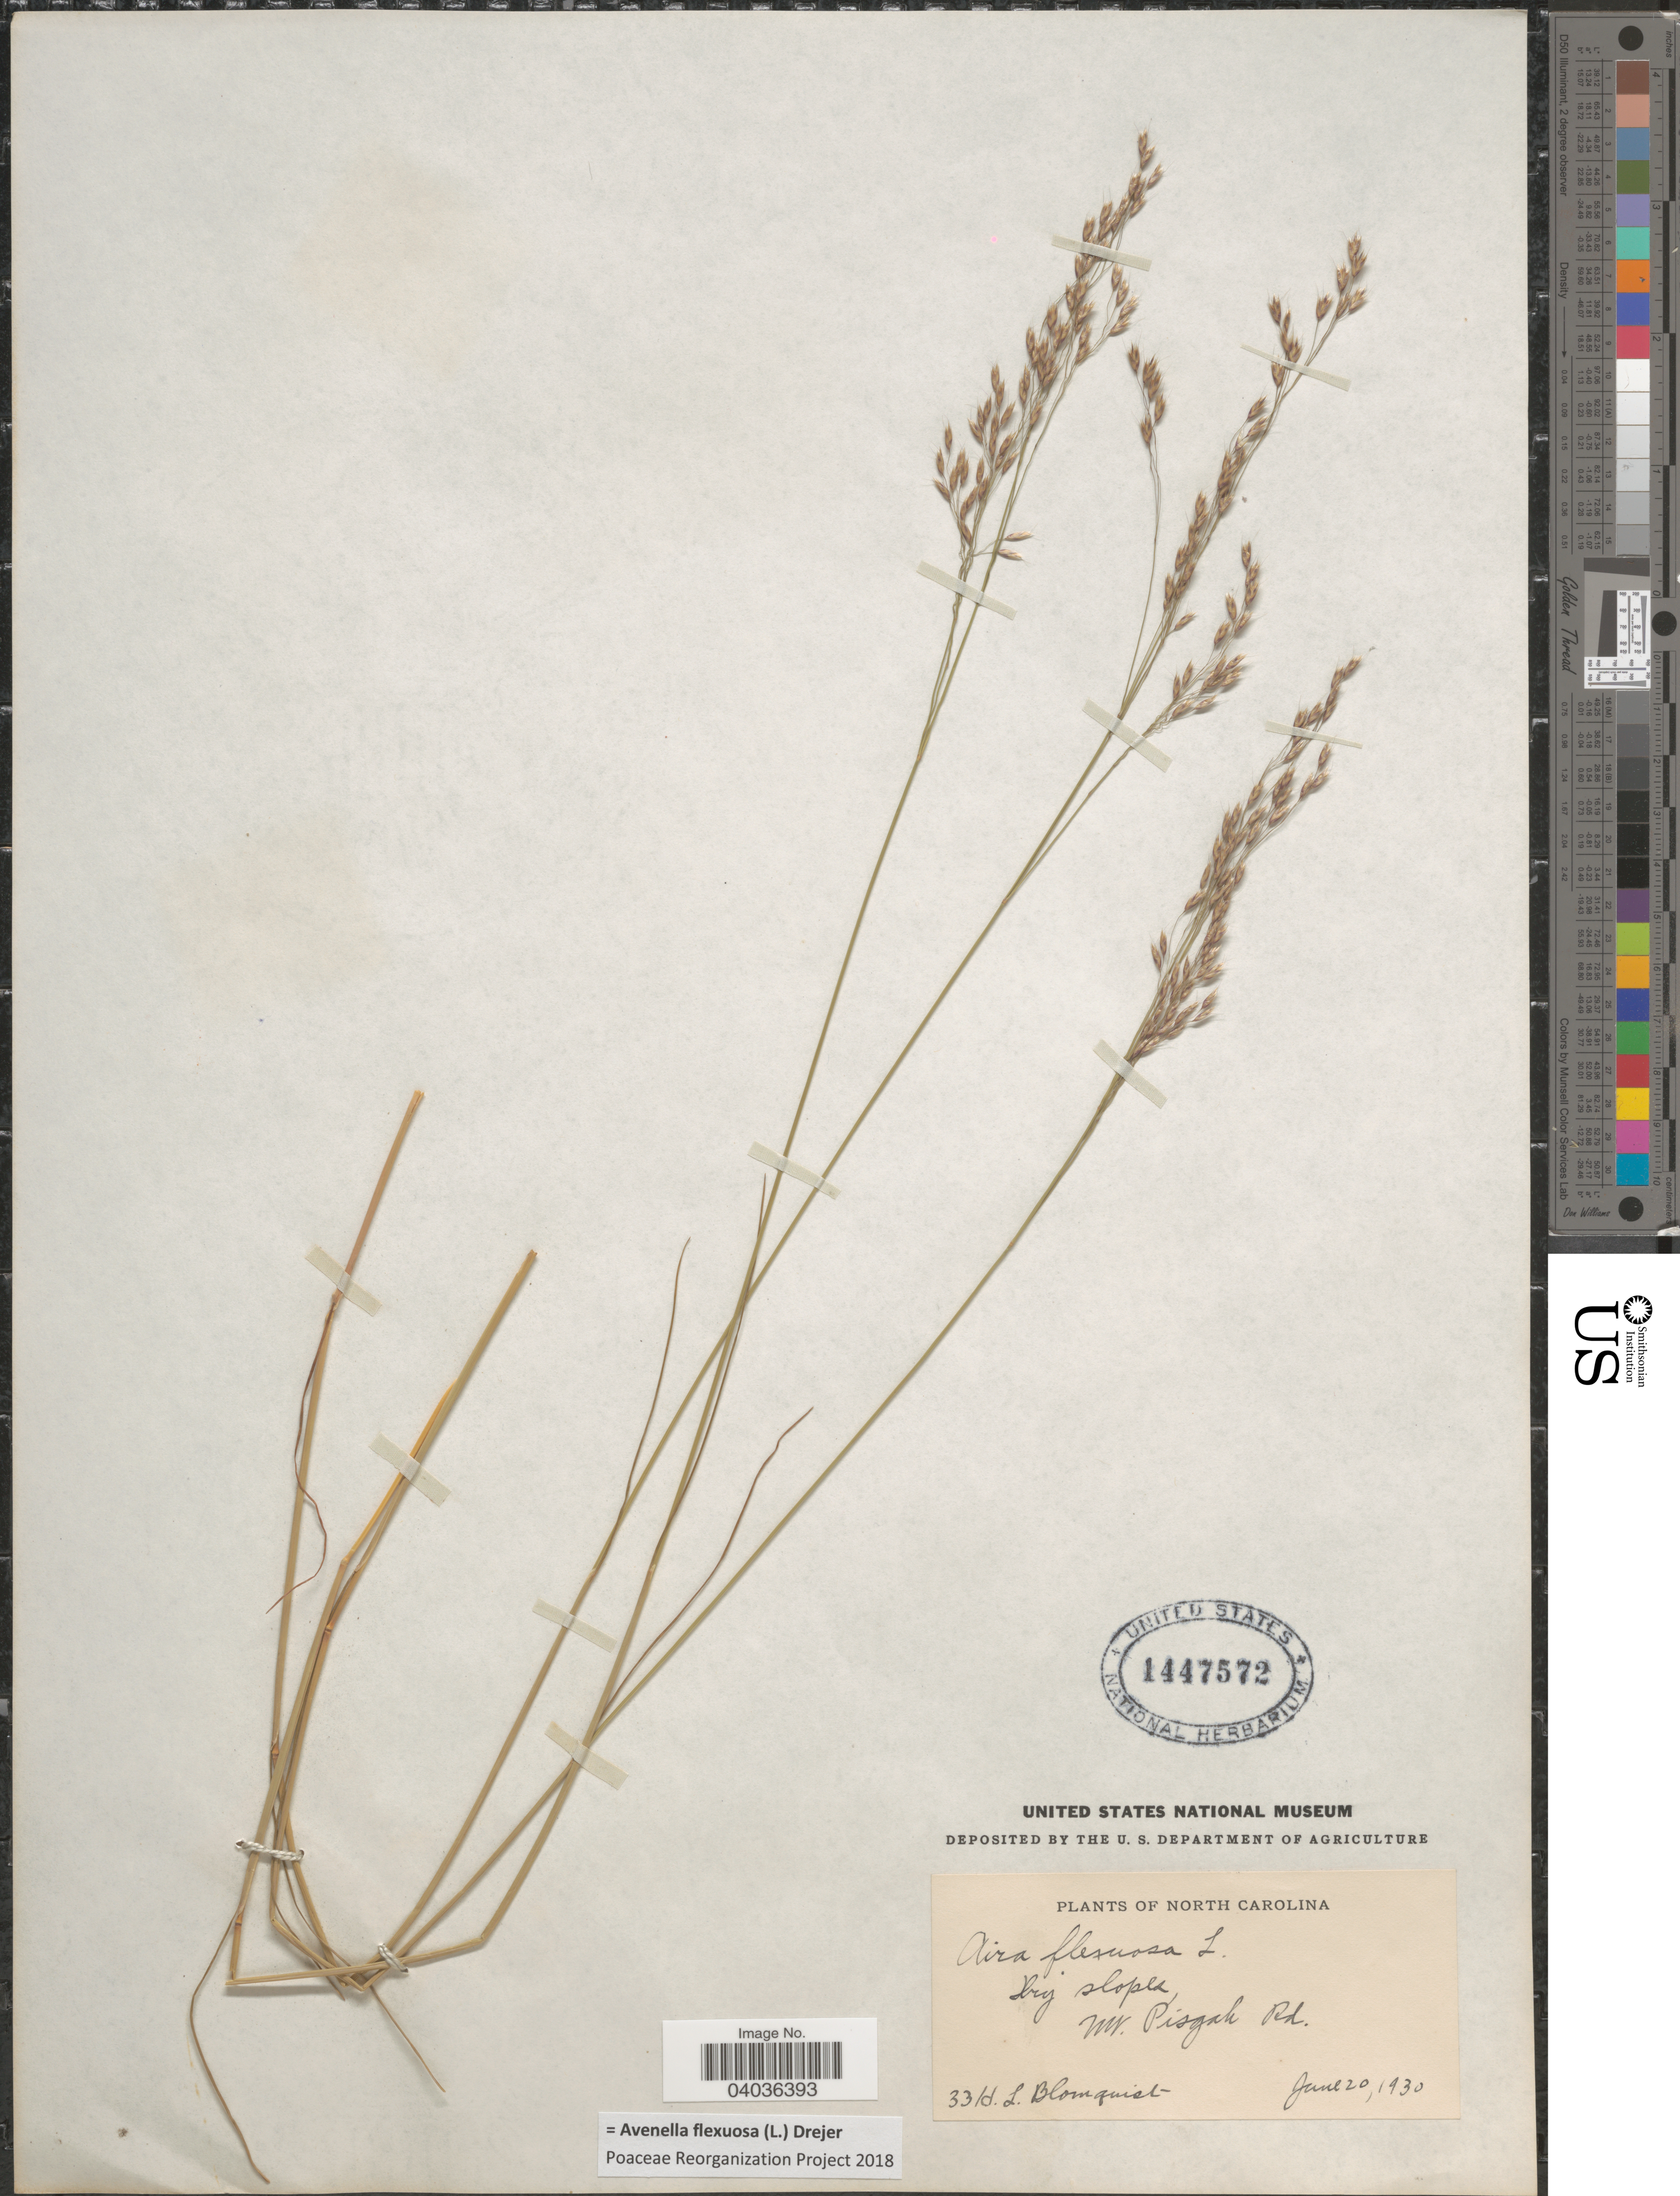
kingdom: Plantae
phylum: Tracheophyta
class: Liliopsida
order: Poales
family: Poaceae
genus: Avenella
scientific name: Avenella flexuosa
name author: (L.) Drejer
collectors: H. Blomquist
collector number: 33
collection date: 1930-06-20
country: United States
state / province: North Carolina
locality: Dry slopes, Mt. Pisgah Rd.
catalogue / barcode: US 1447572